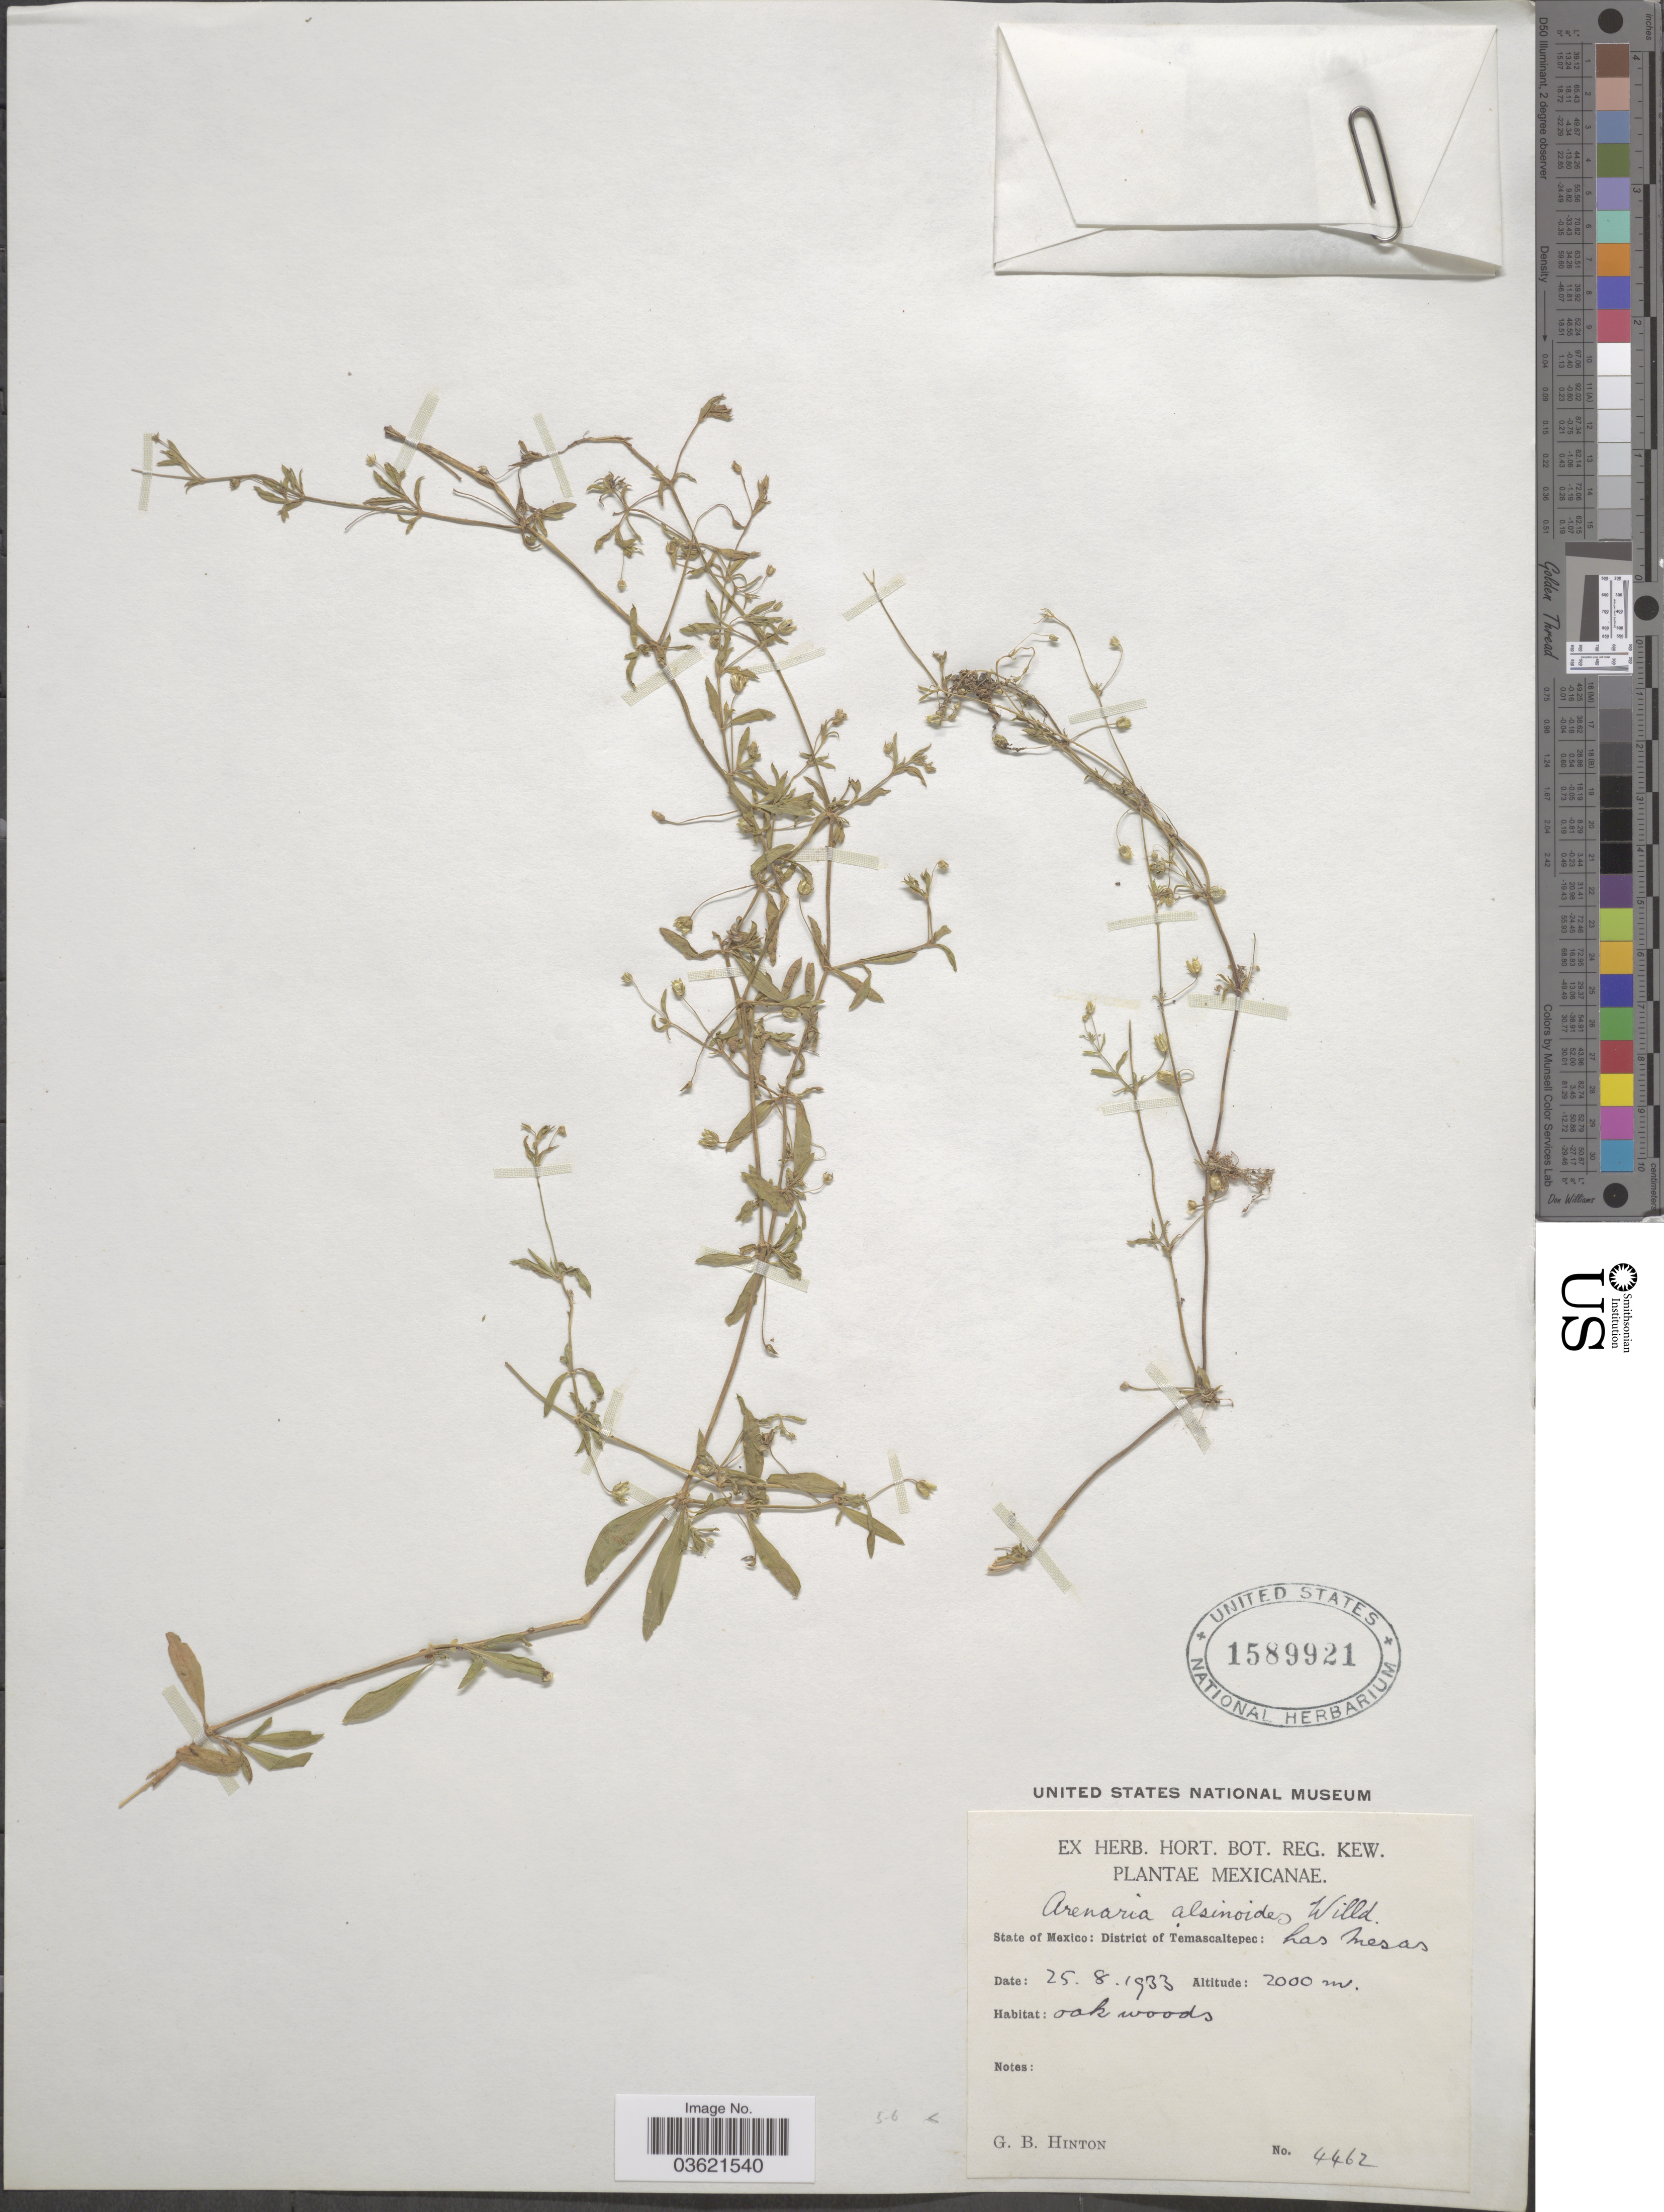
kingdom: Plantae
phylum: Tracheophyta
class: Magnoliopsida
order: Caryophyllales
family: Caryophyllaceae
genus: Arenaria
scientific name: Arenaria lanuginosa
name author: (Michx.) Rohrb.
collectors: G. B. Hinton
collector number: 4462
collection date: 1933-08-25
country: Mexico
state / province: México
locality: District of Temascaltepec: Las Mesas.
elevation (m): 2000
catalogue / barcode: US 1589921